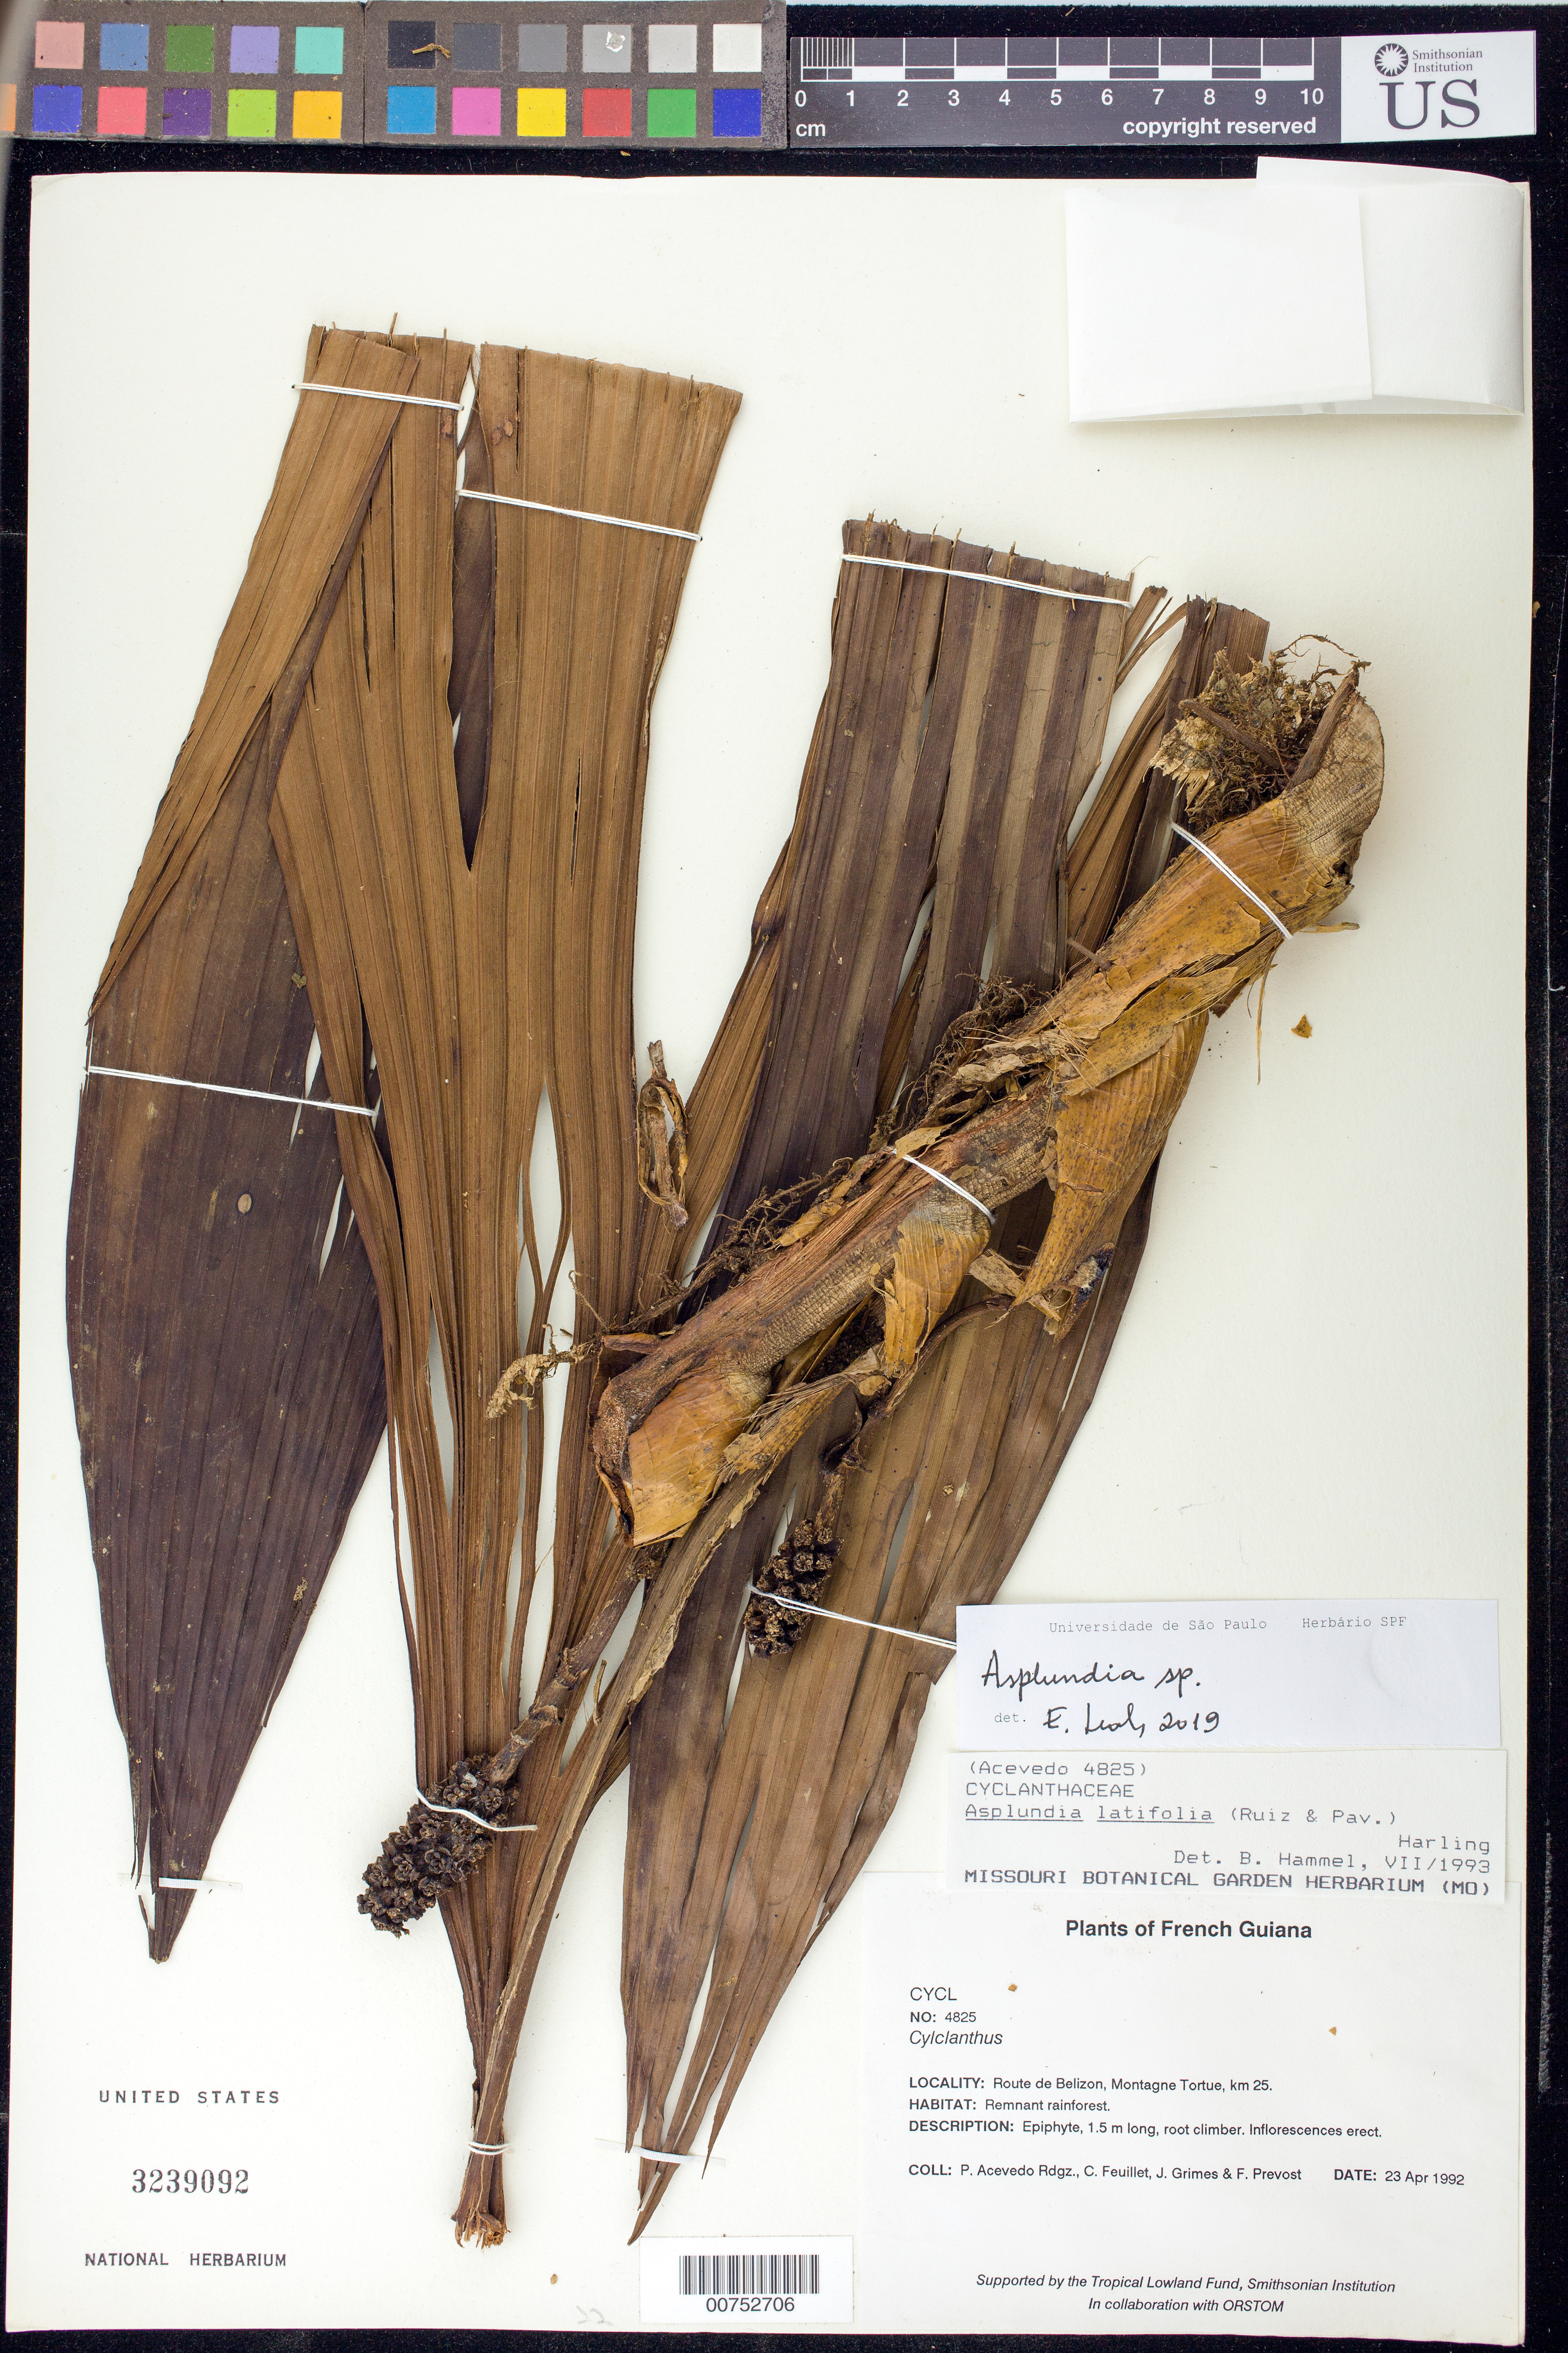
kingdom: Plantae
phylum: Tracheophyta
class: Liliopsida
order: Pandanales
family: Cyclanthaceae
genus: Asplundia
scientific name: Asplundia sp.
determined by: Leal, E.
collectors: P. Acevedo-Rodr., C. Feuillet, J. Grimes & M.-F. Prévost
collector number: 4825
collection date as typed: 23 Apr 1992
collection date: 1992-04-23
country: French Guiana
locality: Route de Belizon, Montagne Tortue, km 25.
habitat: Remnant rainforest.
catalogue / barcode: US 3239092